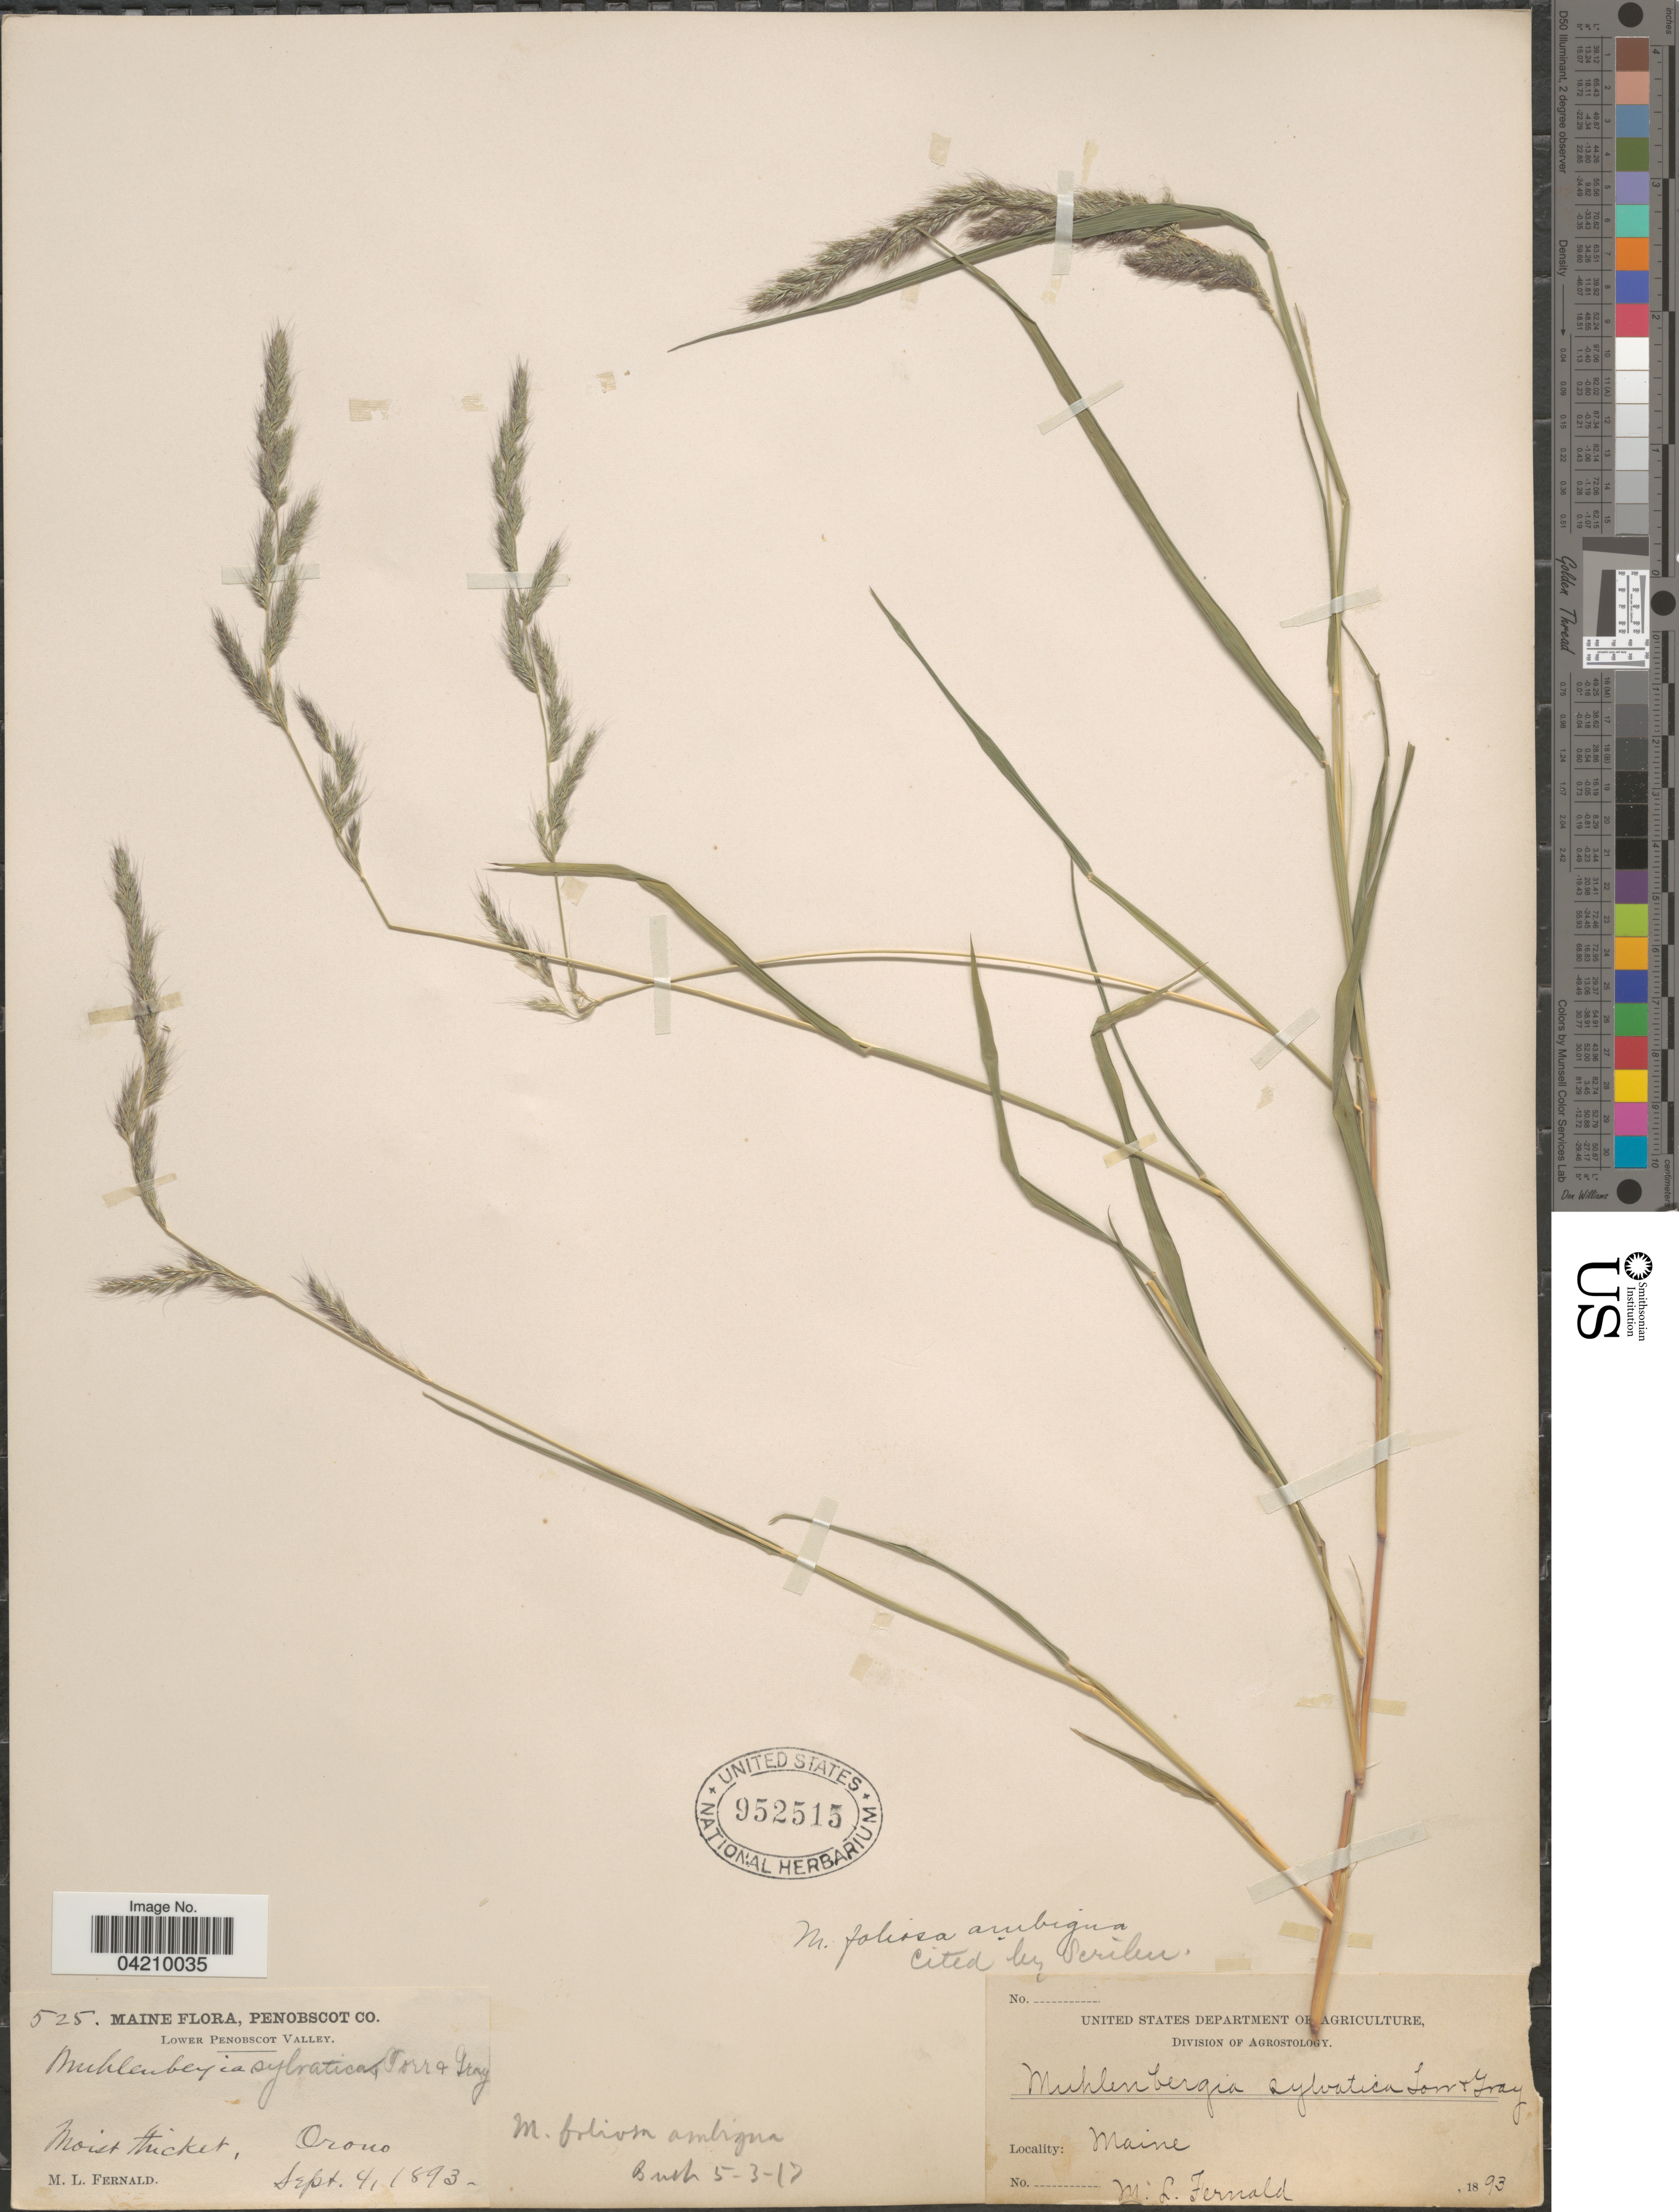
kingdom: Plantae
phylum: Tracheophyta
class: Liliopsida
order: Poales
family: Poaceae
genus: Muhlenbergia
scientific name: Muhlenbergia mexicana var. filiformis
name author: (Torr.) Scribn.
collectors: M. L. Fernald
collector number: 525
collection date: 1893-09-04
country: United States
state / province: Maine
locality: Penobscot Co. Lower Penobscot Valley. Moist thicket, Orono.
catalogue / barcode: US 925215